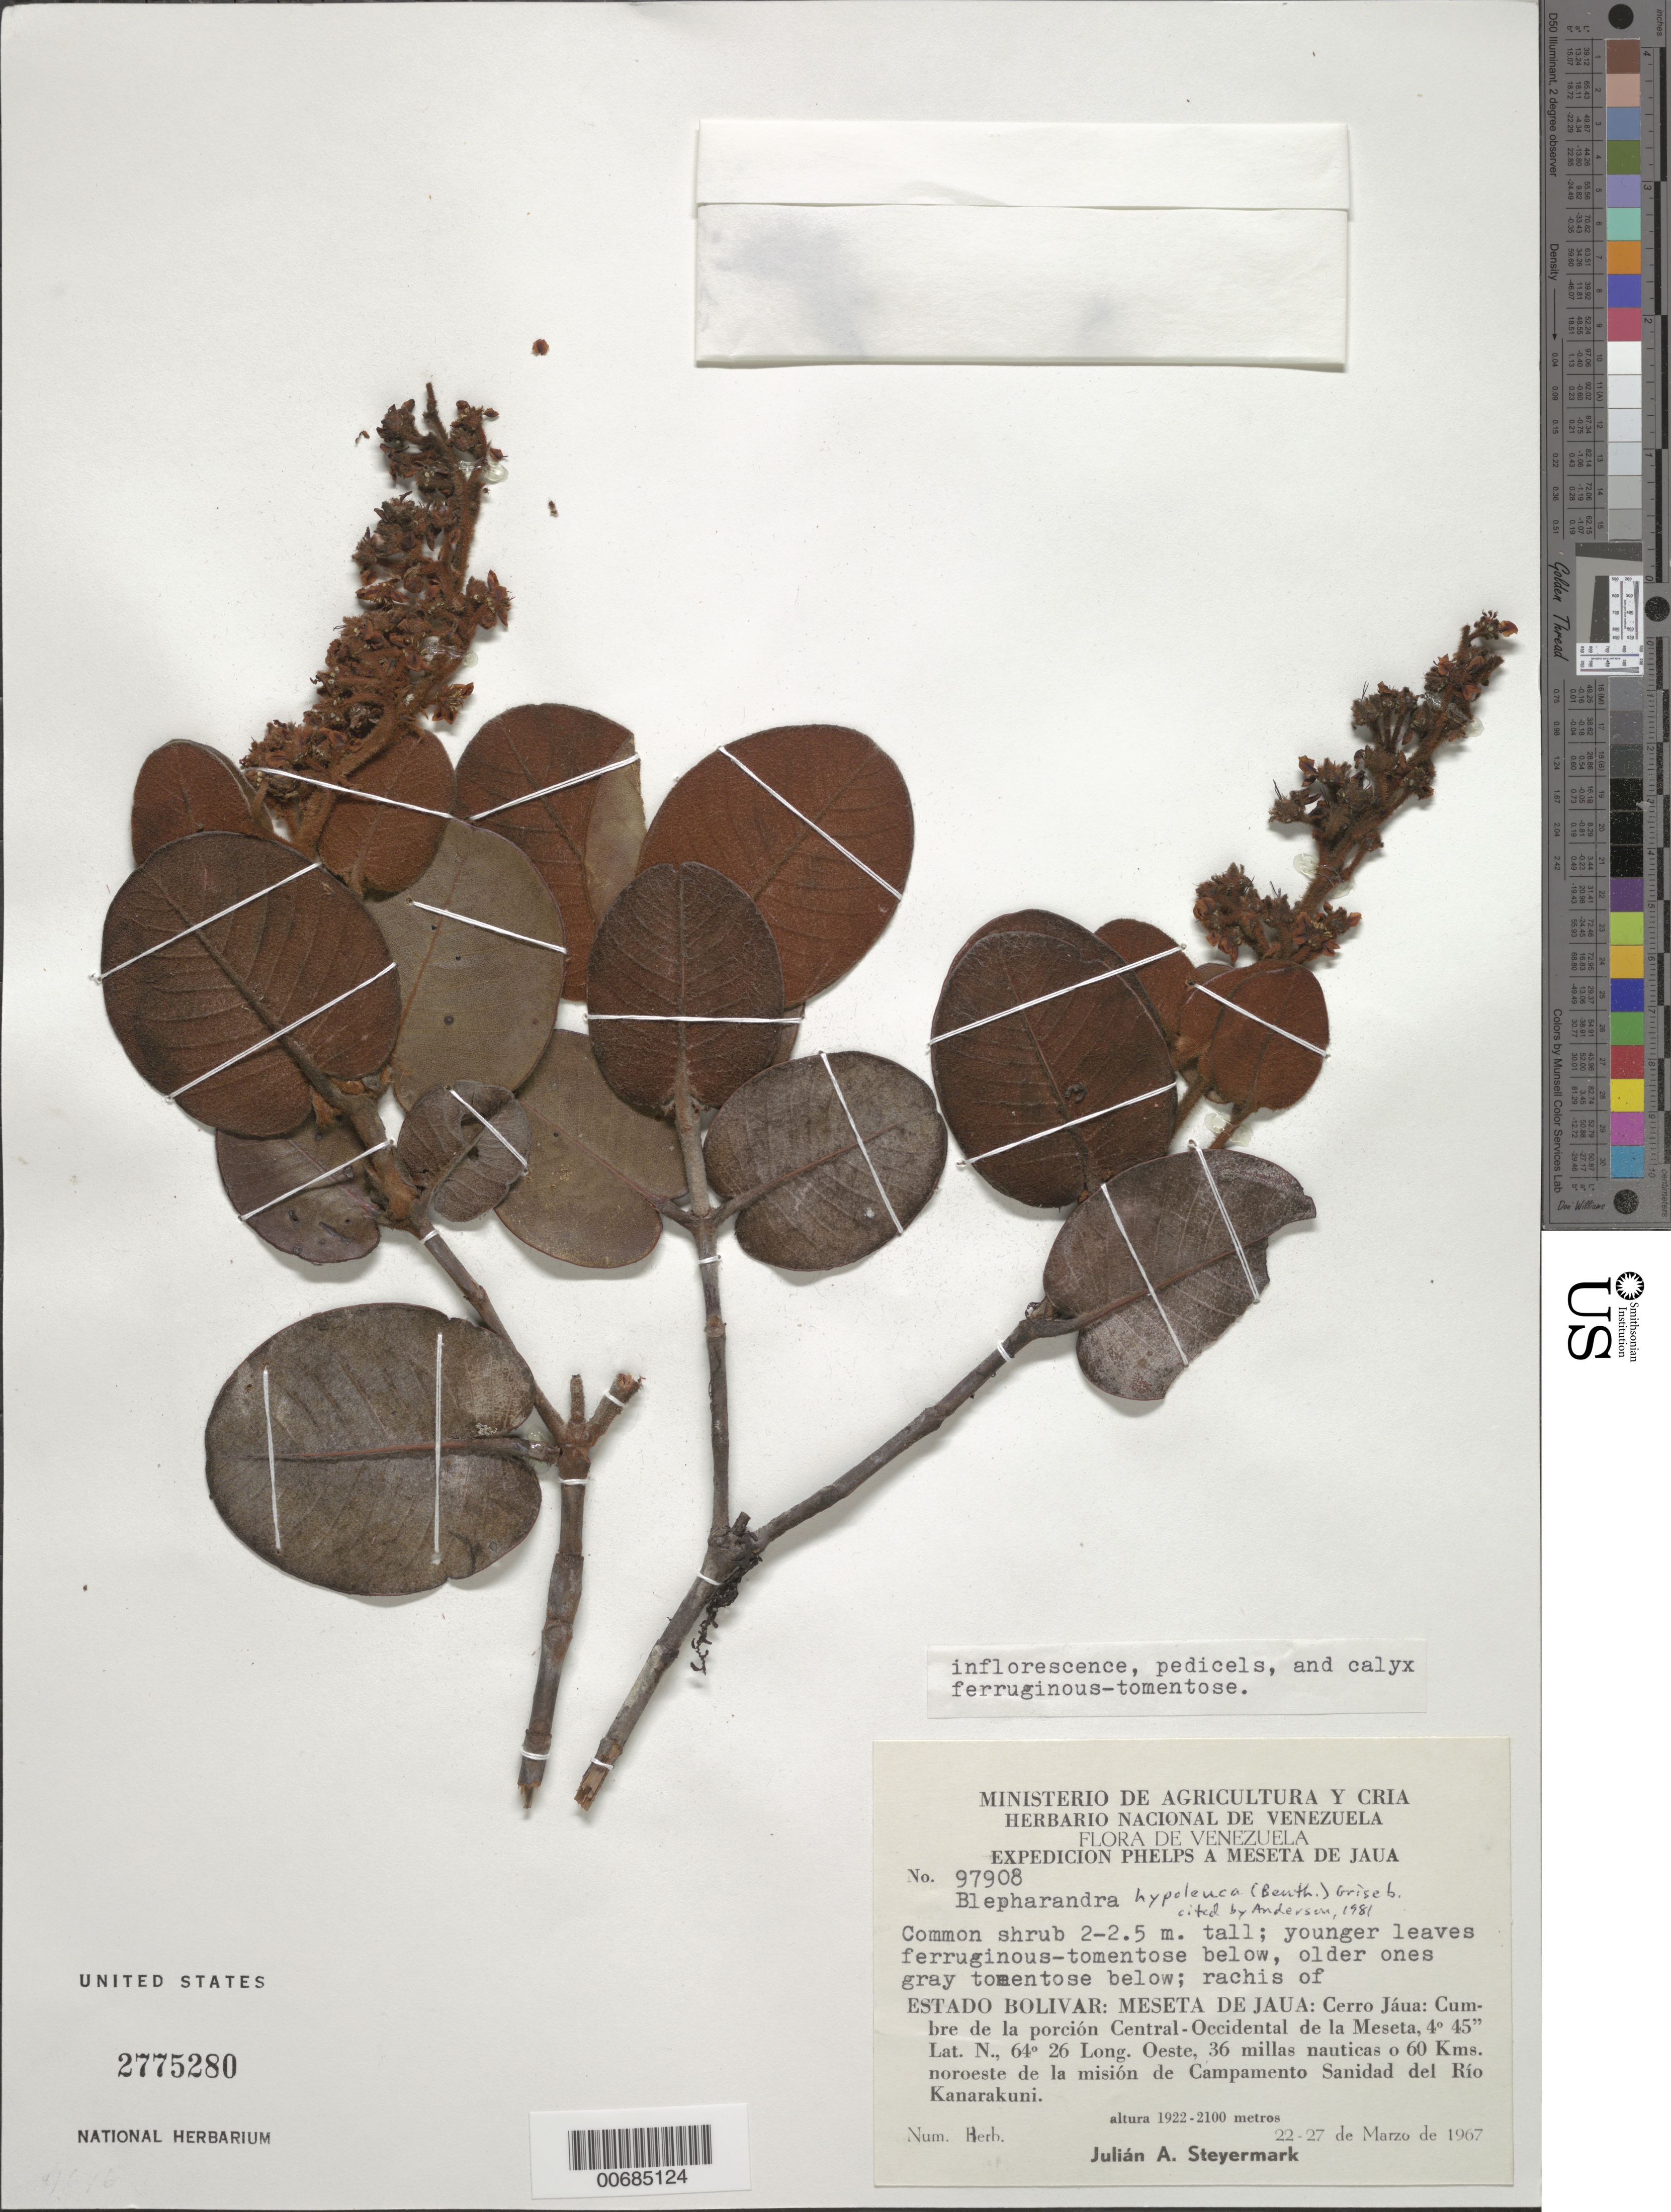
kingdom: Plantae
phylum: Tracheophyta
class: Magnoliopsida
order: Malpighiales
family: Malpighiaceae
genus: Blepharandra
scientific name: Blepharandra hypoleuca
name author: (Benth.) Griseb.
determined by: Anderson, W. R., (MICH), University of Michigan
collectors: J. Steyermark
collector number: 97908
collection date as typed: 22-Mar-67 to 27-Mar-67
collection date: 1967-03-22/1967-03-27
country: Venezuela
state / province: Bolívar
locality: Meseta del Jaua: Cerro Jáua, cumbre de la porcion Central-Occidental de la Meseta, 36 millas nauticas o 60 km NO de la mision de Campamento Sanidad del Río Kanarakuni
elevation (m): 1922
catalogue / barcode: US 2775280